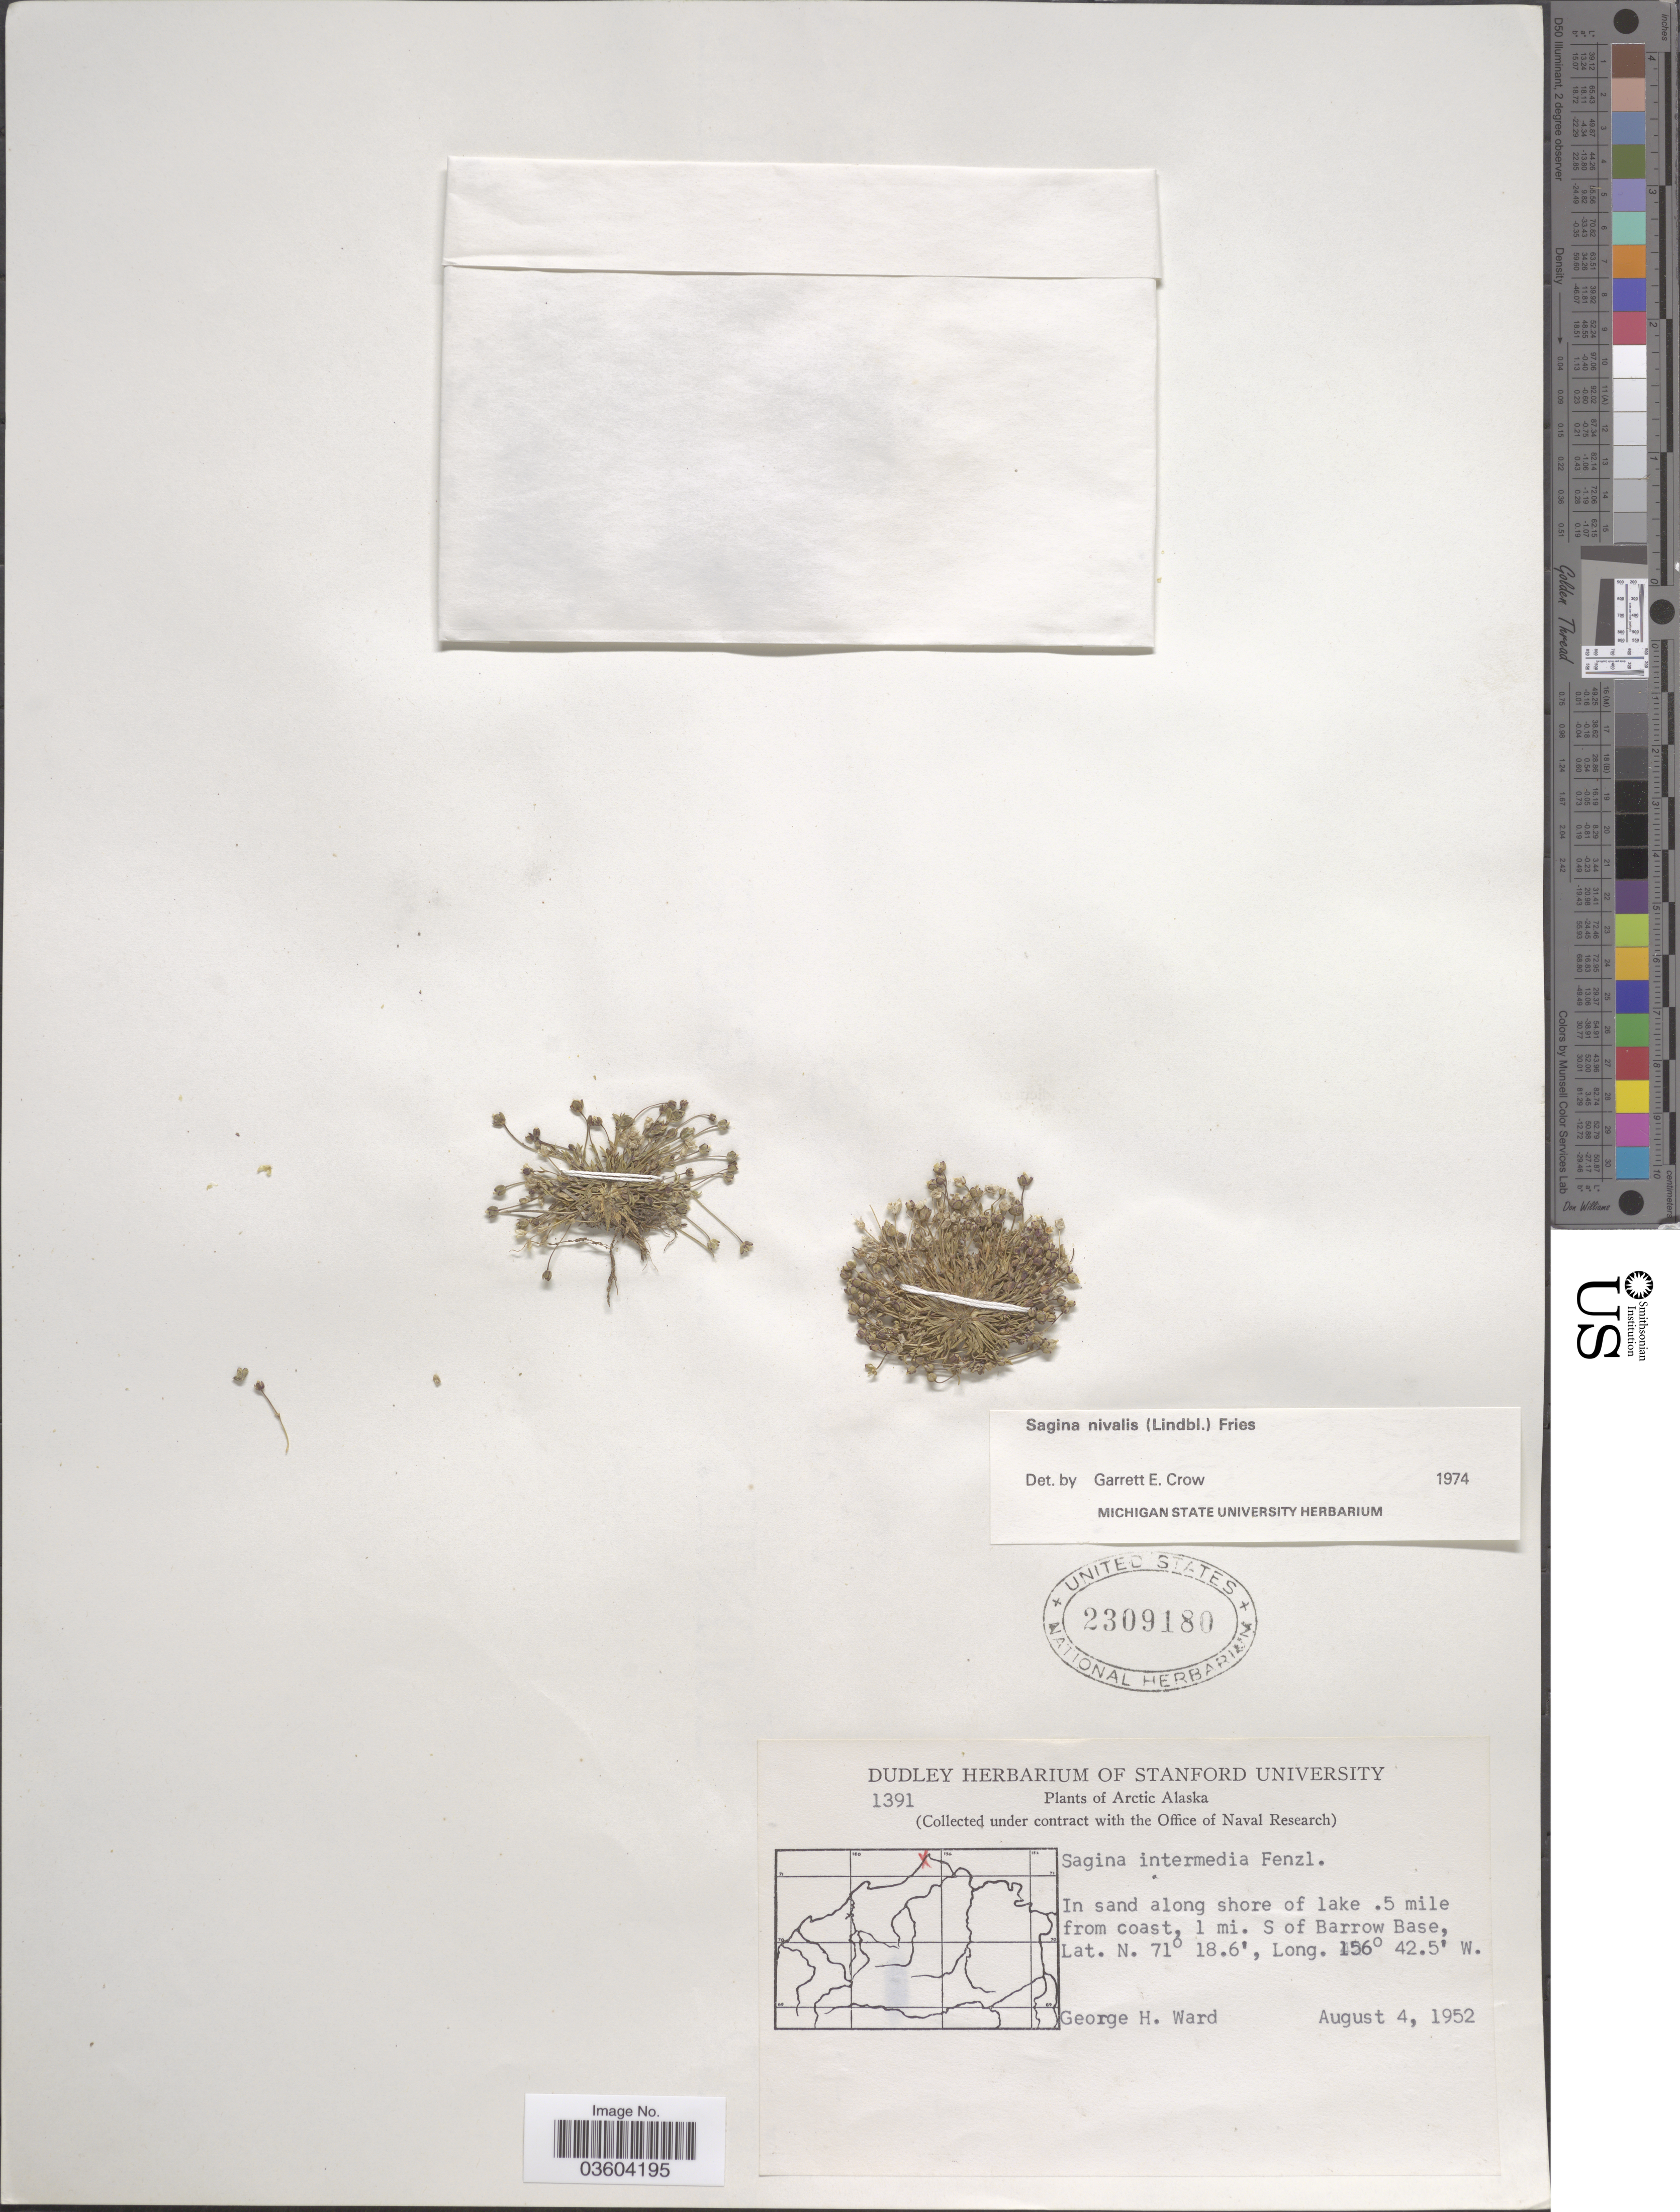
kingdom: Plantae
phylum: Tracheophyta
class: Magnoliopsida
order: Caryophyllales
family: Caryophyllaceae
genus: Sagina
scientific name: Sagina nivalis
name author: (Lindblom) Fr.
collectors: G. H. Ward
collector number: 1391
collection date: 1952-08-04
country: United States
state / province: Alaska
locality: Arctic Alaska. In sand along shore of lake. 5 mile from coast, 1 mi. S of Barrow Base.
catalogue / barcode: US 2309180